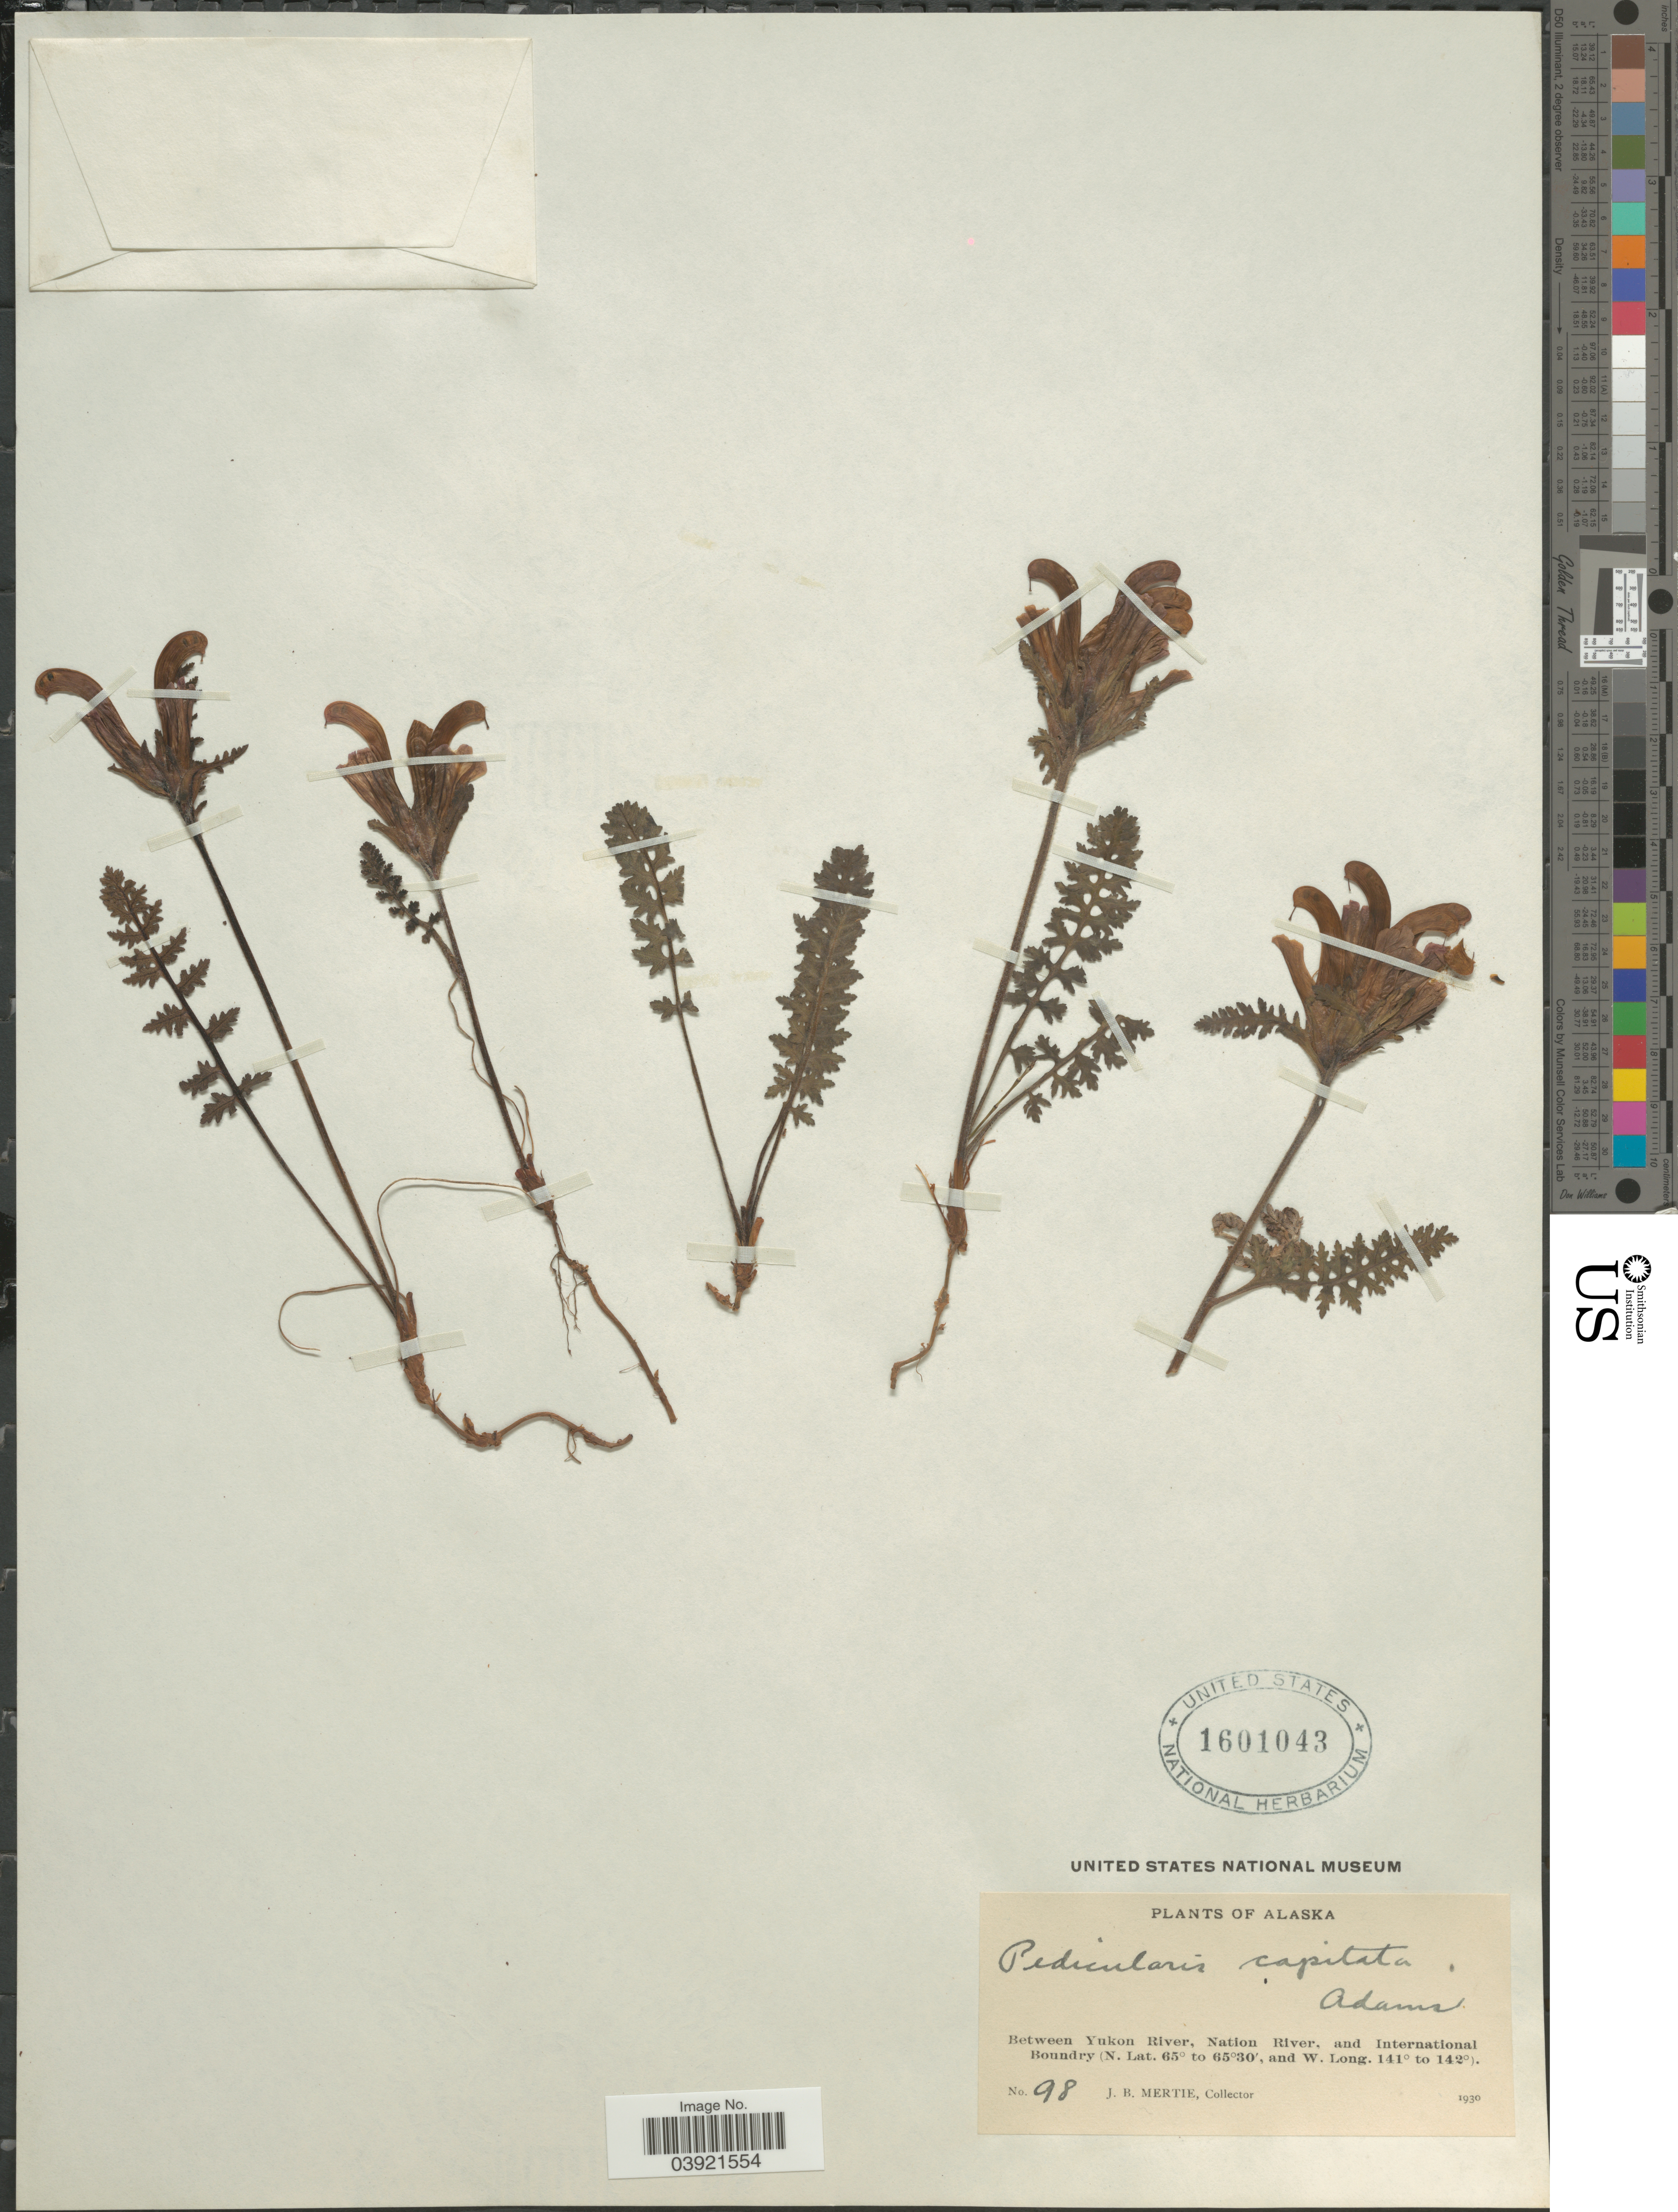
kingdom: Plantae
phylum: Tracheophyta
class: Magnoliopsida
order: Lamiales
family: Orobanchaceae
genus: Pedicularis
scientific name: Pedicularis capitata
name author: Adams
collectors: J. Mertie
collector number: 98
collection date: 1930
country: United States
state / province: Alaska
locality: Between Yukon River, Nation River, and International Boundary.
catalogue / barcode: US 1601043